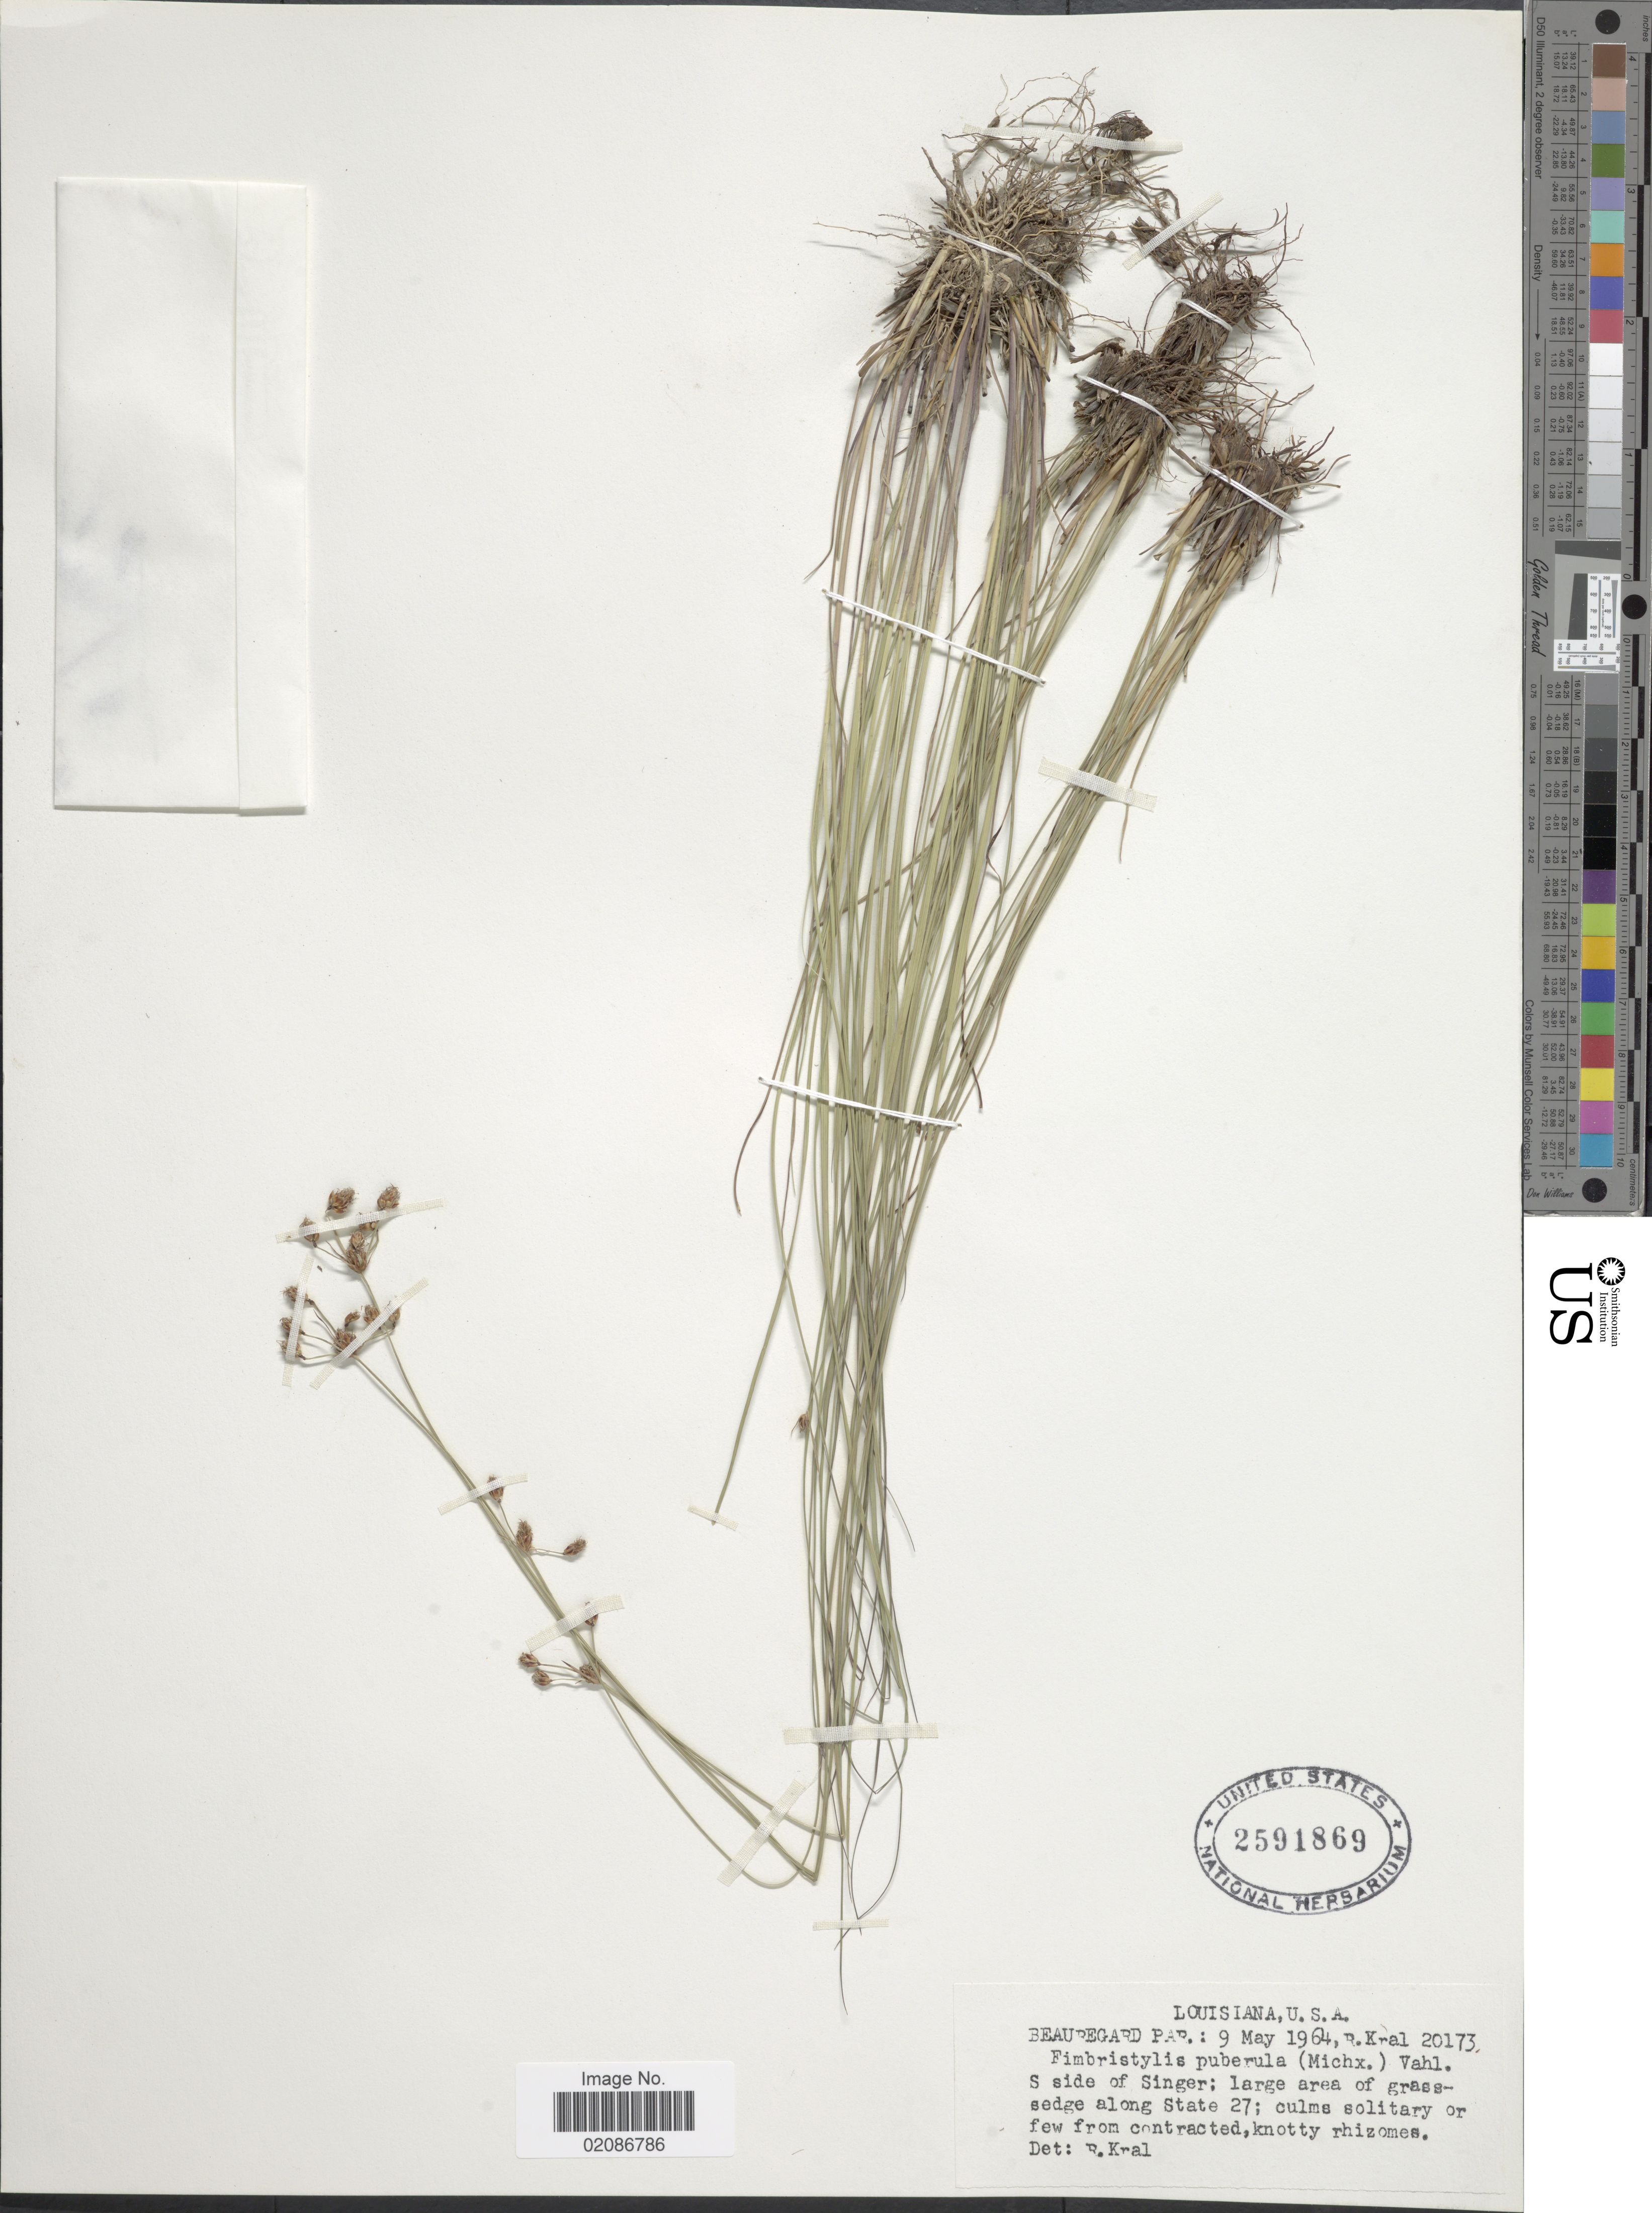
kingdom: Plantae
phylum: Tracheophyta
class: Liliopsida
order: Poales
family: Cyperaceae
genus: Fimbristylis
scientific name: Fimbristylis puberula var. puberula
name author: (Michx.) Vahl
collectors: R. Kral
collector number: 20173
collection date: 1964-05-09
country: United States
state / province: Louisiana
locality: U.S.A. Beauregard Par.; S side of Singer; large area of gras-ssedge along State 27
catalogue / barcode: US 2591869